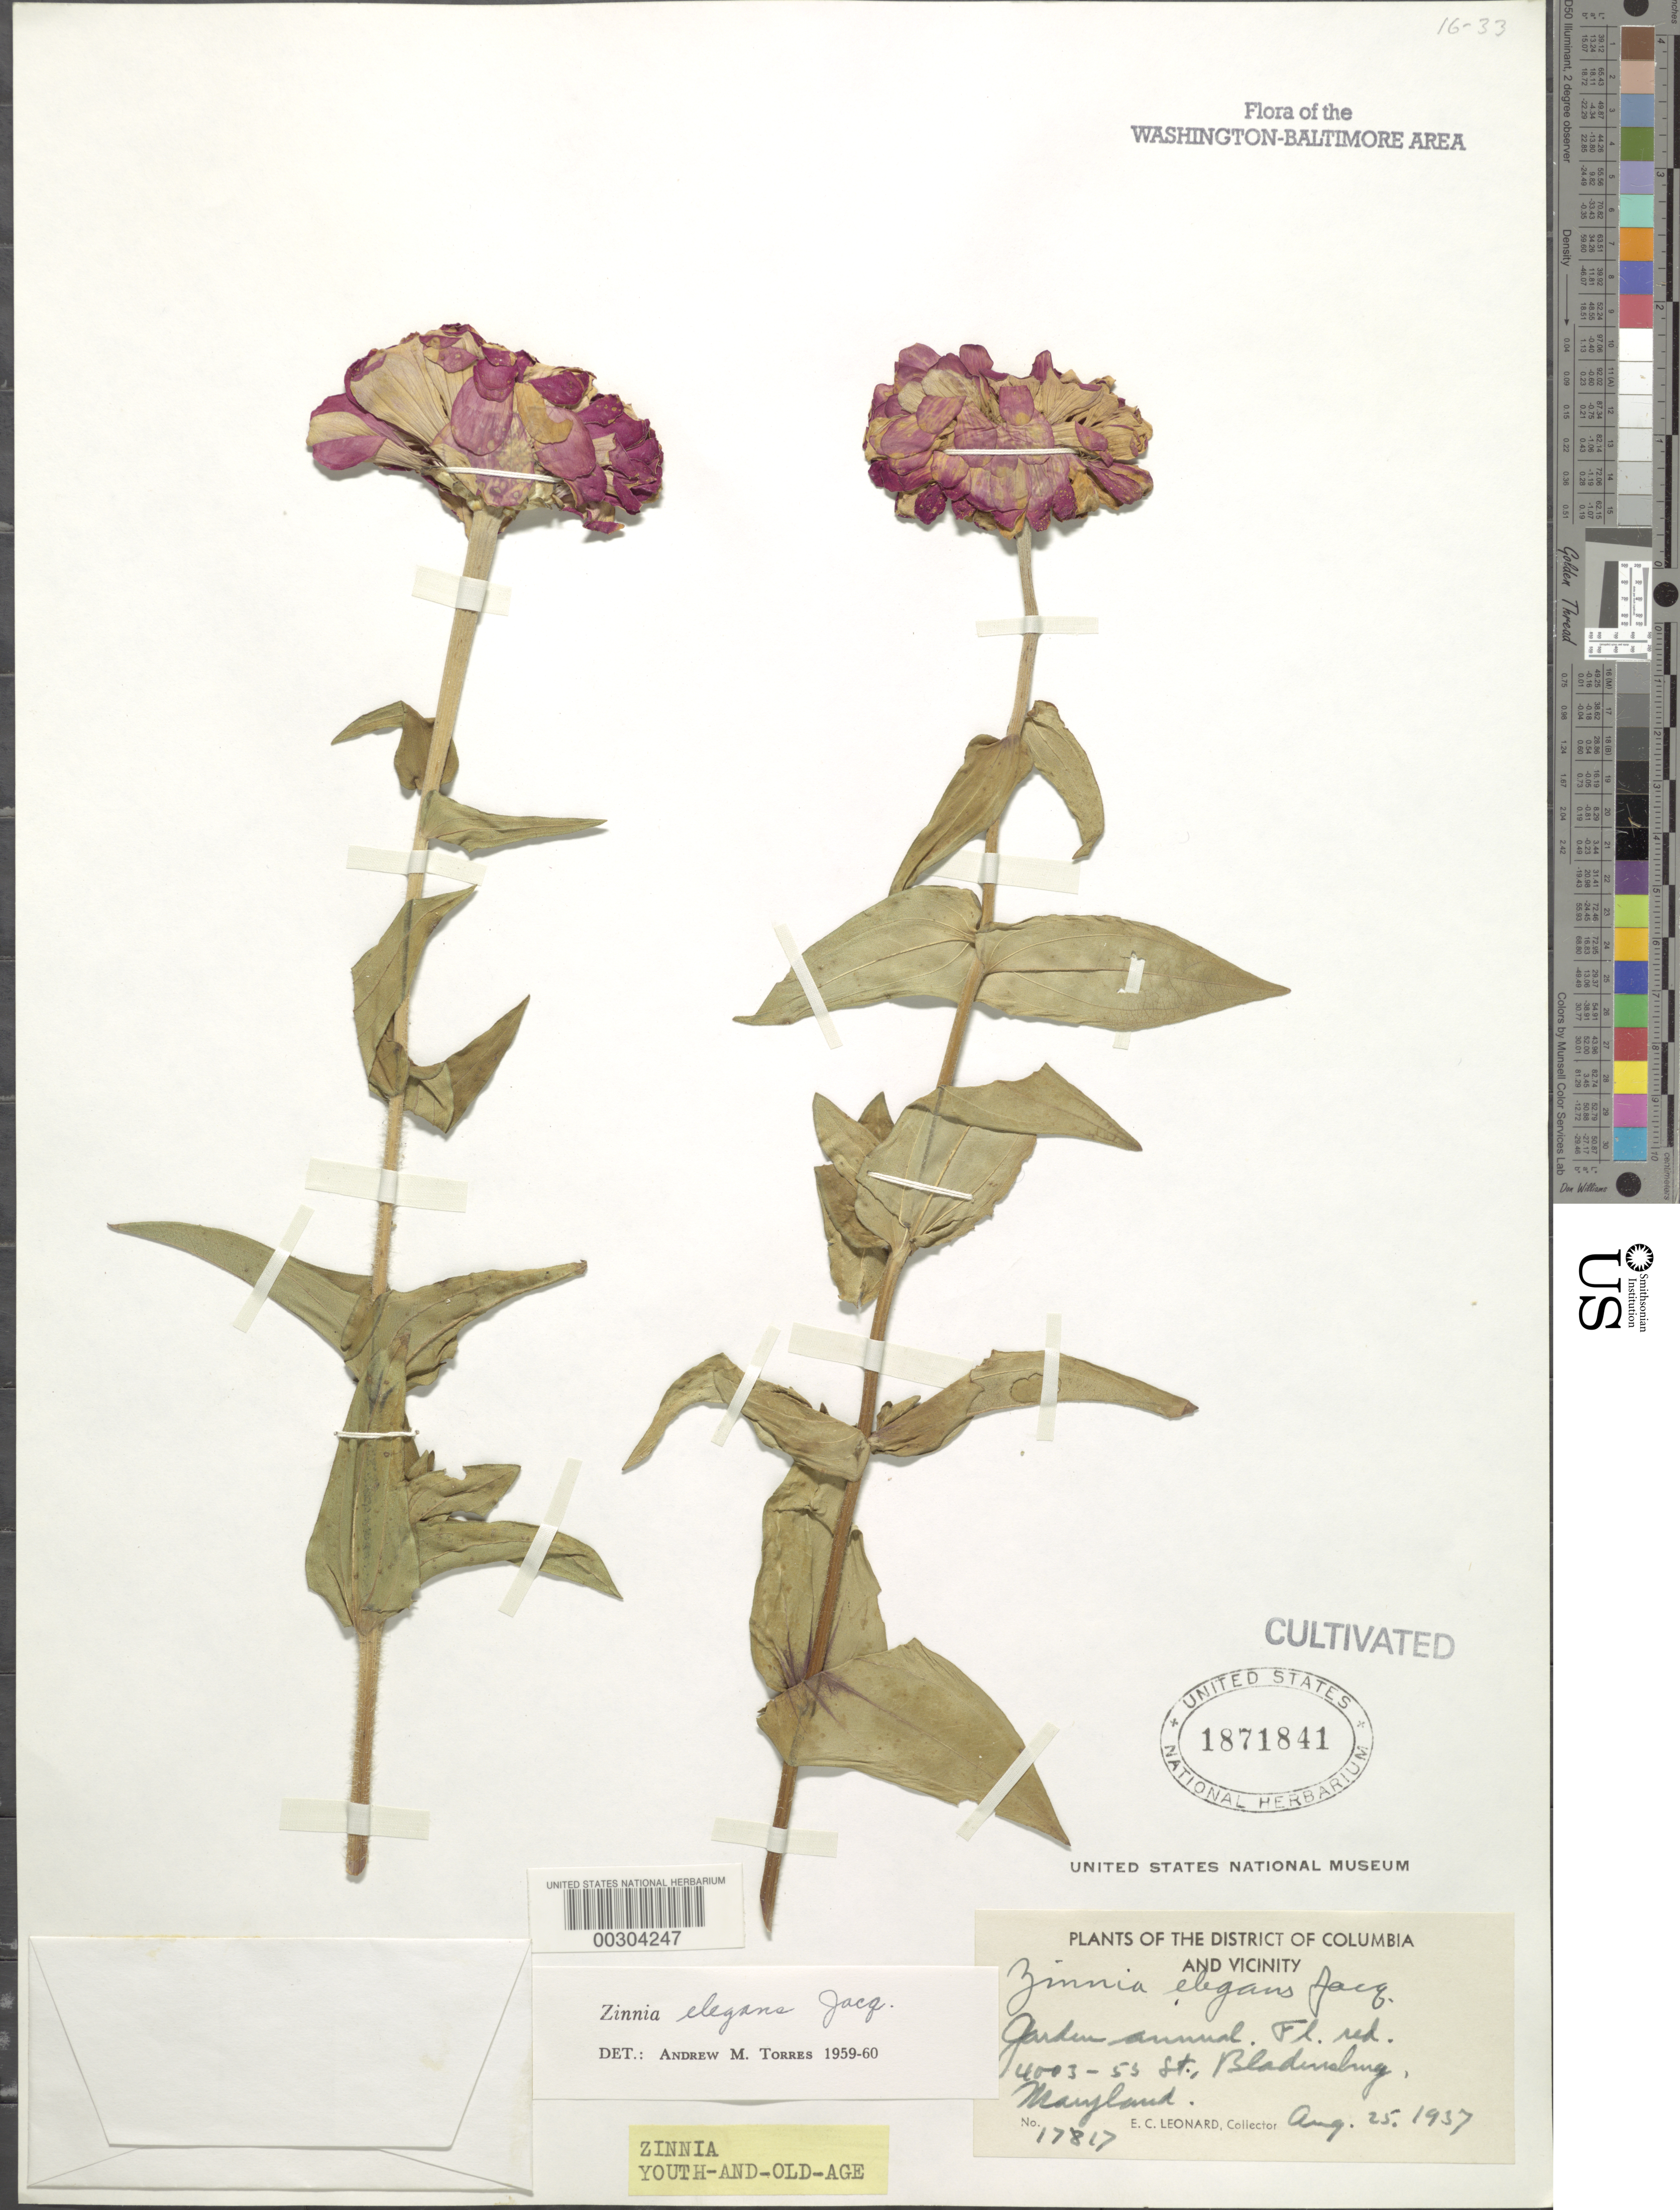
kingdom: Plantae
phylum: Tracheophyta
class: Magnoliopsida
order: Asterales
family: Asteraceae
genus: Zinnia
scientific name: Zinnia elegans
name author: Jacq.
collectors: E. C. Leonard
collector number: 17817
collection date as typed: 25 Aug 1937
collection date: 1937-08-25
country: United States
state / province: Maryland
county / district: Prince George's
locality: Bladensburg, 4003 53d St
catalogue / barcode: US 1871841